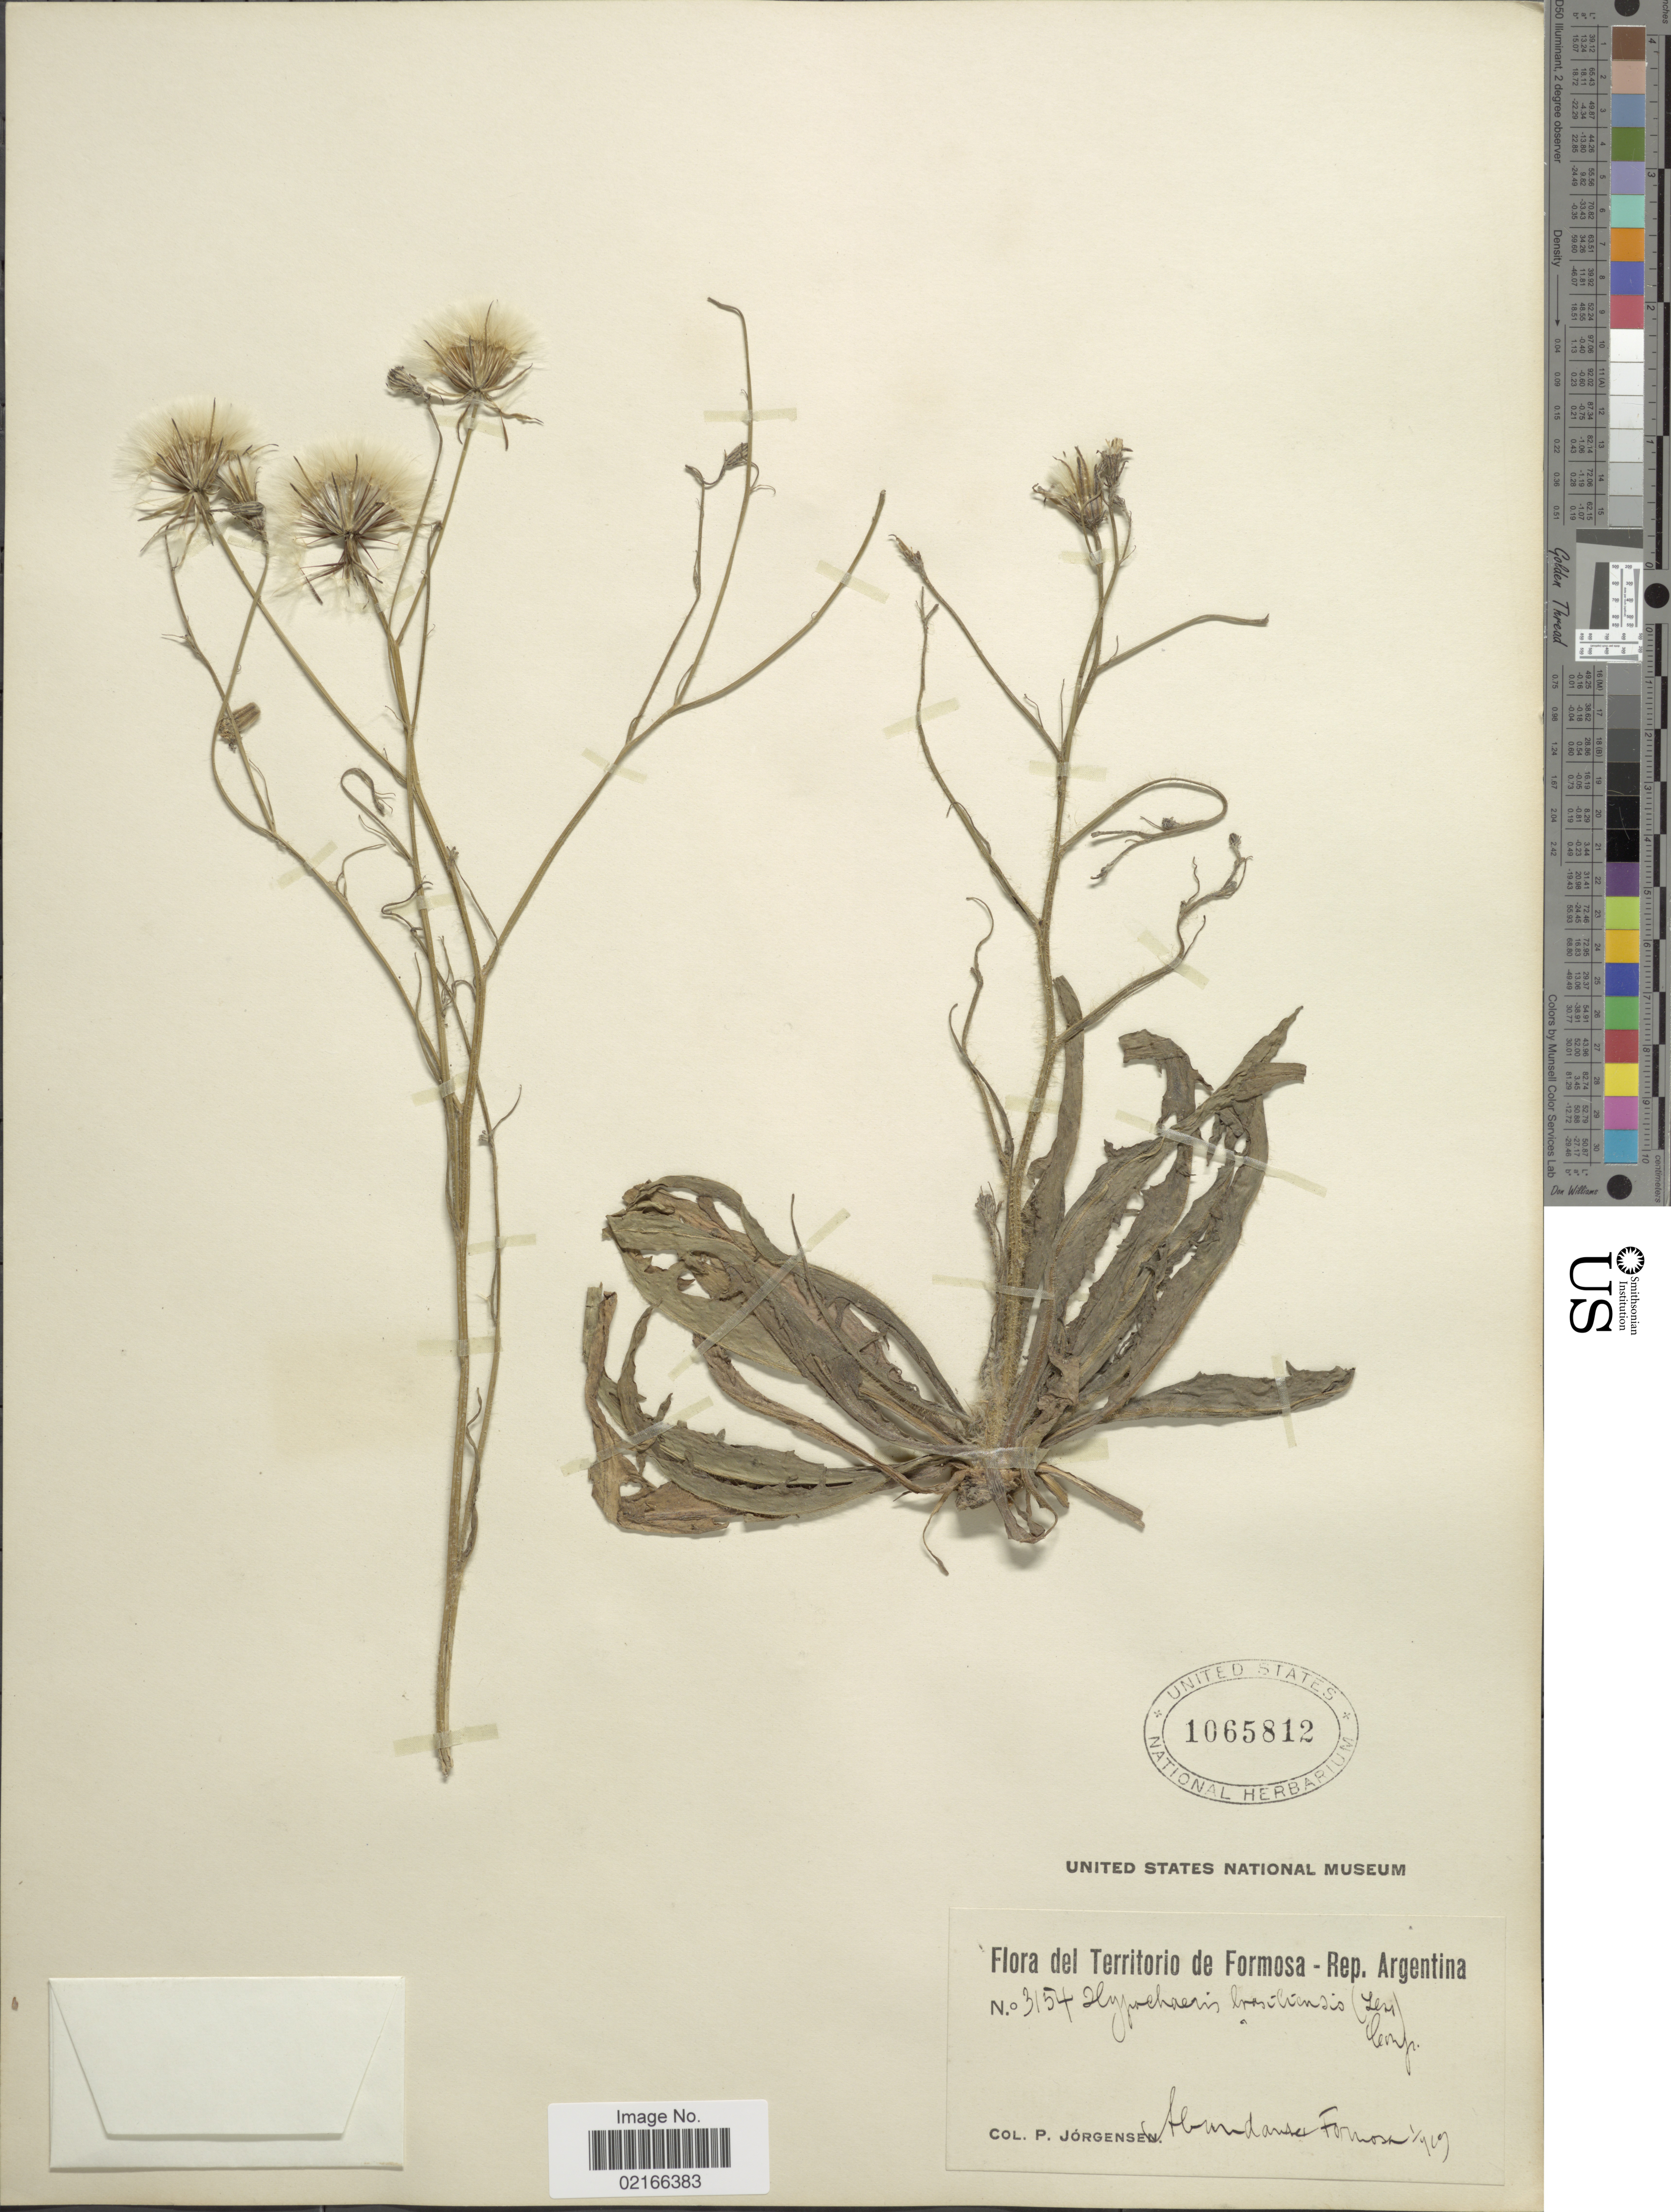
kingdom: Plantae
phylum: Tracheophyta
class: Magnoliopsida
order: Asterales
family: Asteraceae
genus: Hypochaeris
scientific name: Hypochaeris brasiliensis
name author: (Less.) Griseb.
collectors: P. Jörgensen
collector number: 3154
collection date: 1929-01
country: Argentina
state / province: Formosa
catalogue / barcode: US 1065812